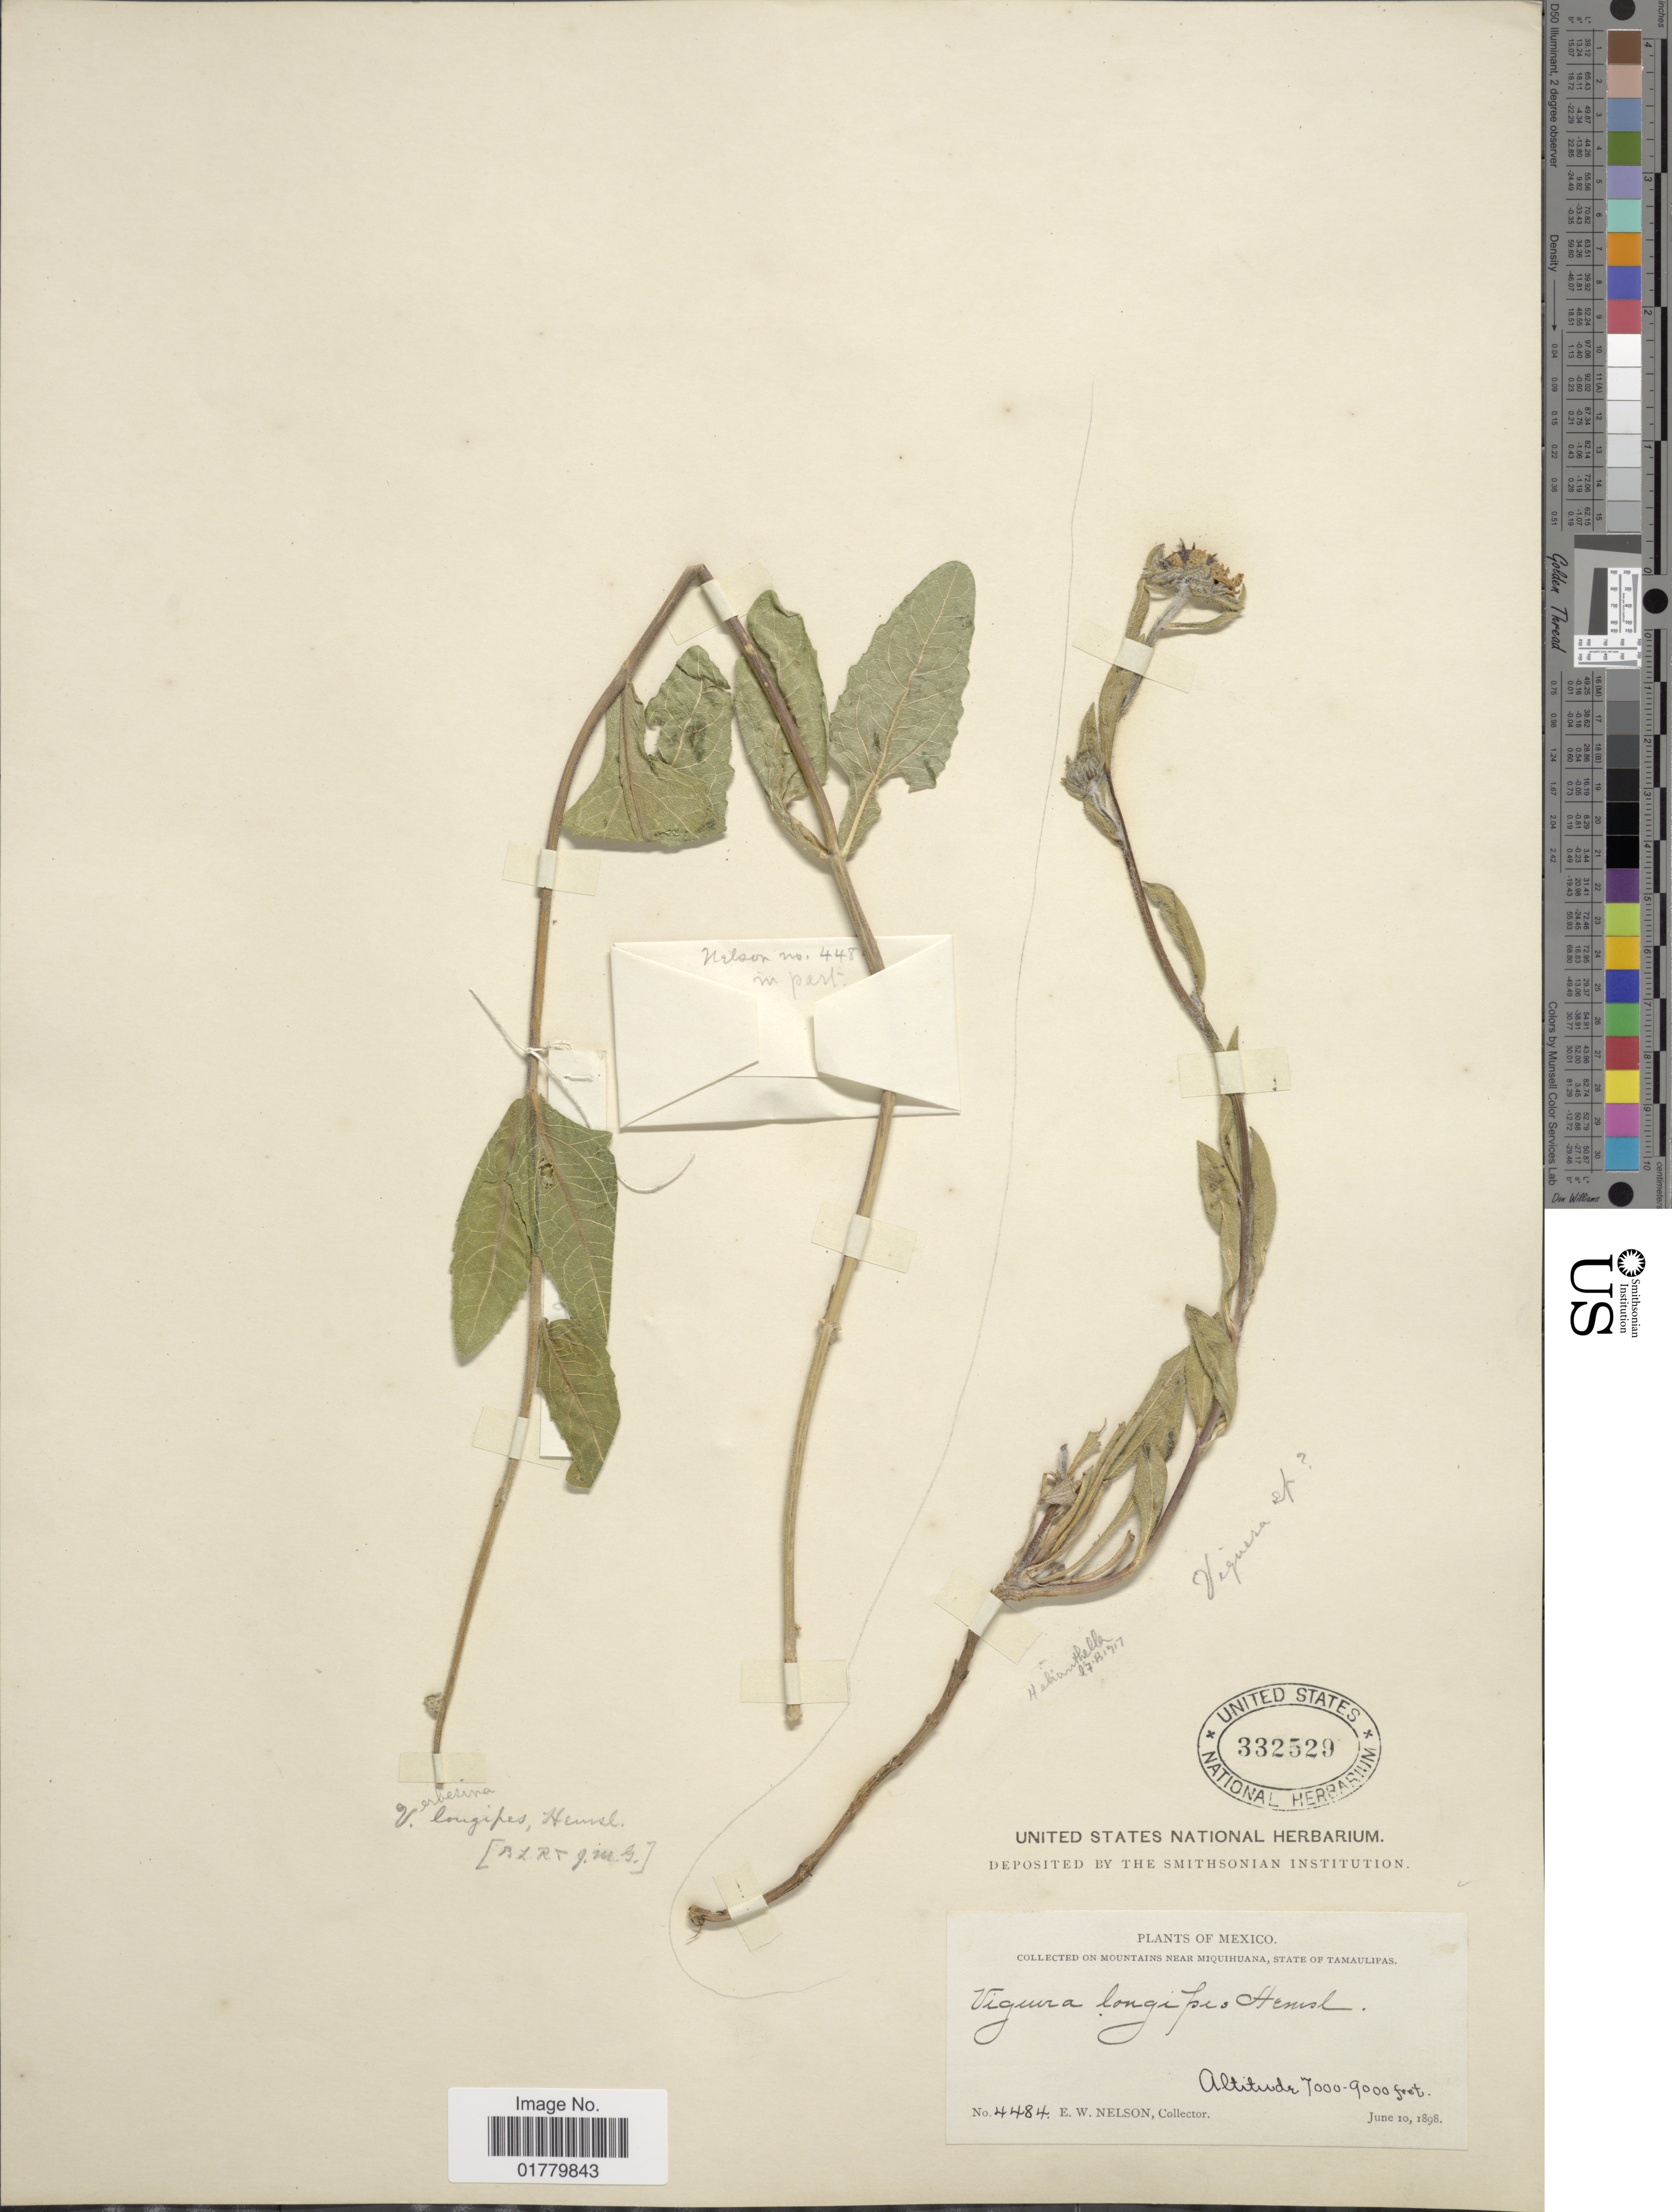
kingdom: Plantae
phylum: Tracheophyta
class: Magnoliopsida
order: Asterales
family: Asteraceae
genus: Verbesina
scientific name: Verbesina longipes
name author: Hemsl.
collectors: E. W. Nelson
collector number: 4484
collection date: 1898-06-10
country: Mexico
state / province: Tamaulipas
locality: On Mountains near Miquihuana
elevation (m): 2134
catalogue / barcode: US 332529